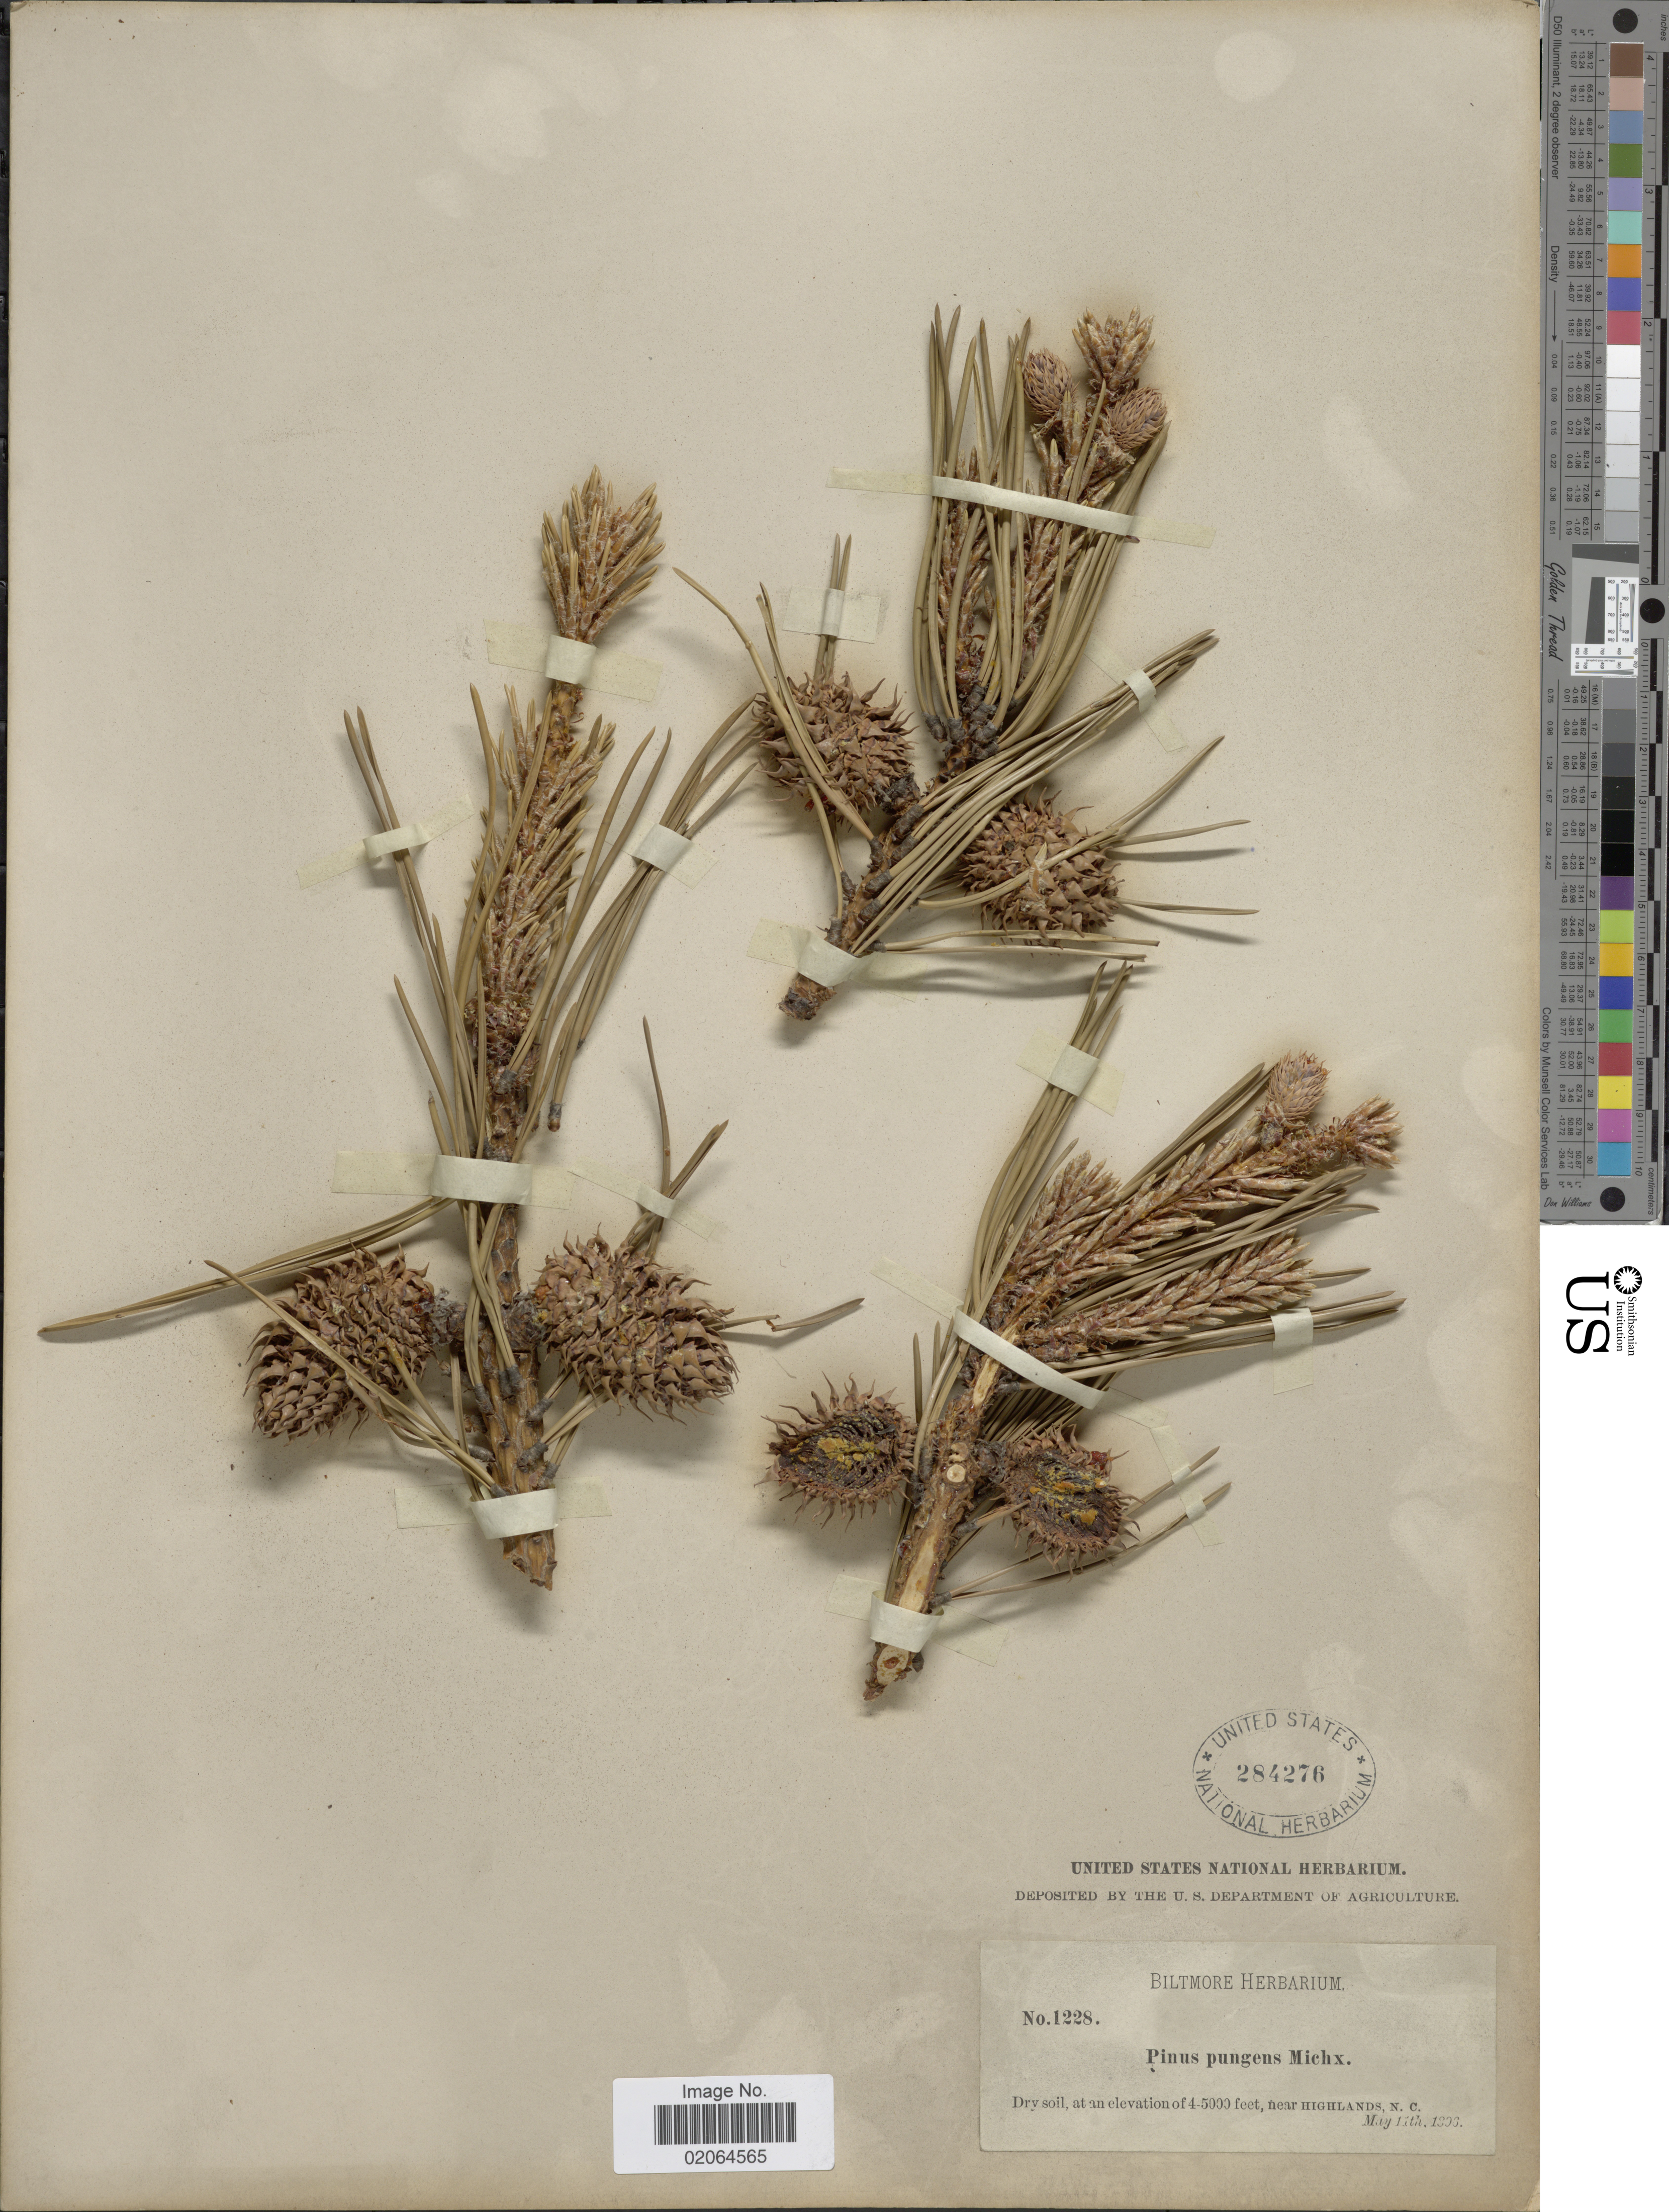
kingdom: Plantae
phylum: Tracheophyta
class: Pinopsida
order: Pinales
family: Pinaceae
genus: Pinus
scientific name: Pinus pungens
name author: Lamb.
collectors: ex herb. Biltmore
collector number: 1228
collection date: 1896-05-11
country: United States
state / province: North Carolina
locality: Near Highlands, N.C.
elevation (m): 1219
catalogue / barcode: US 284276